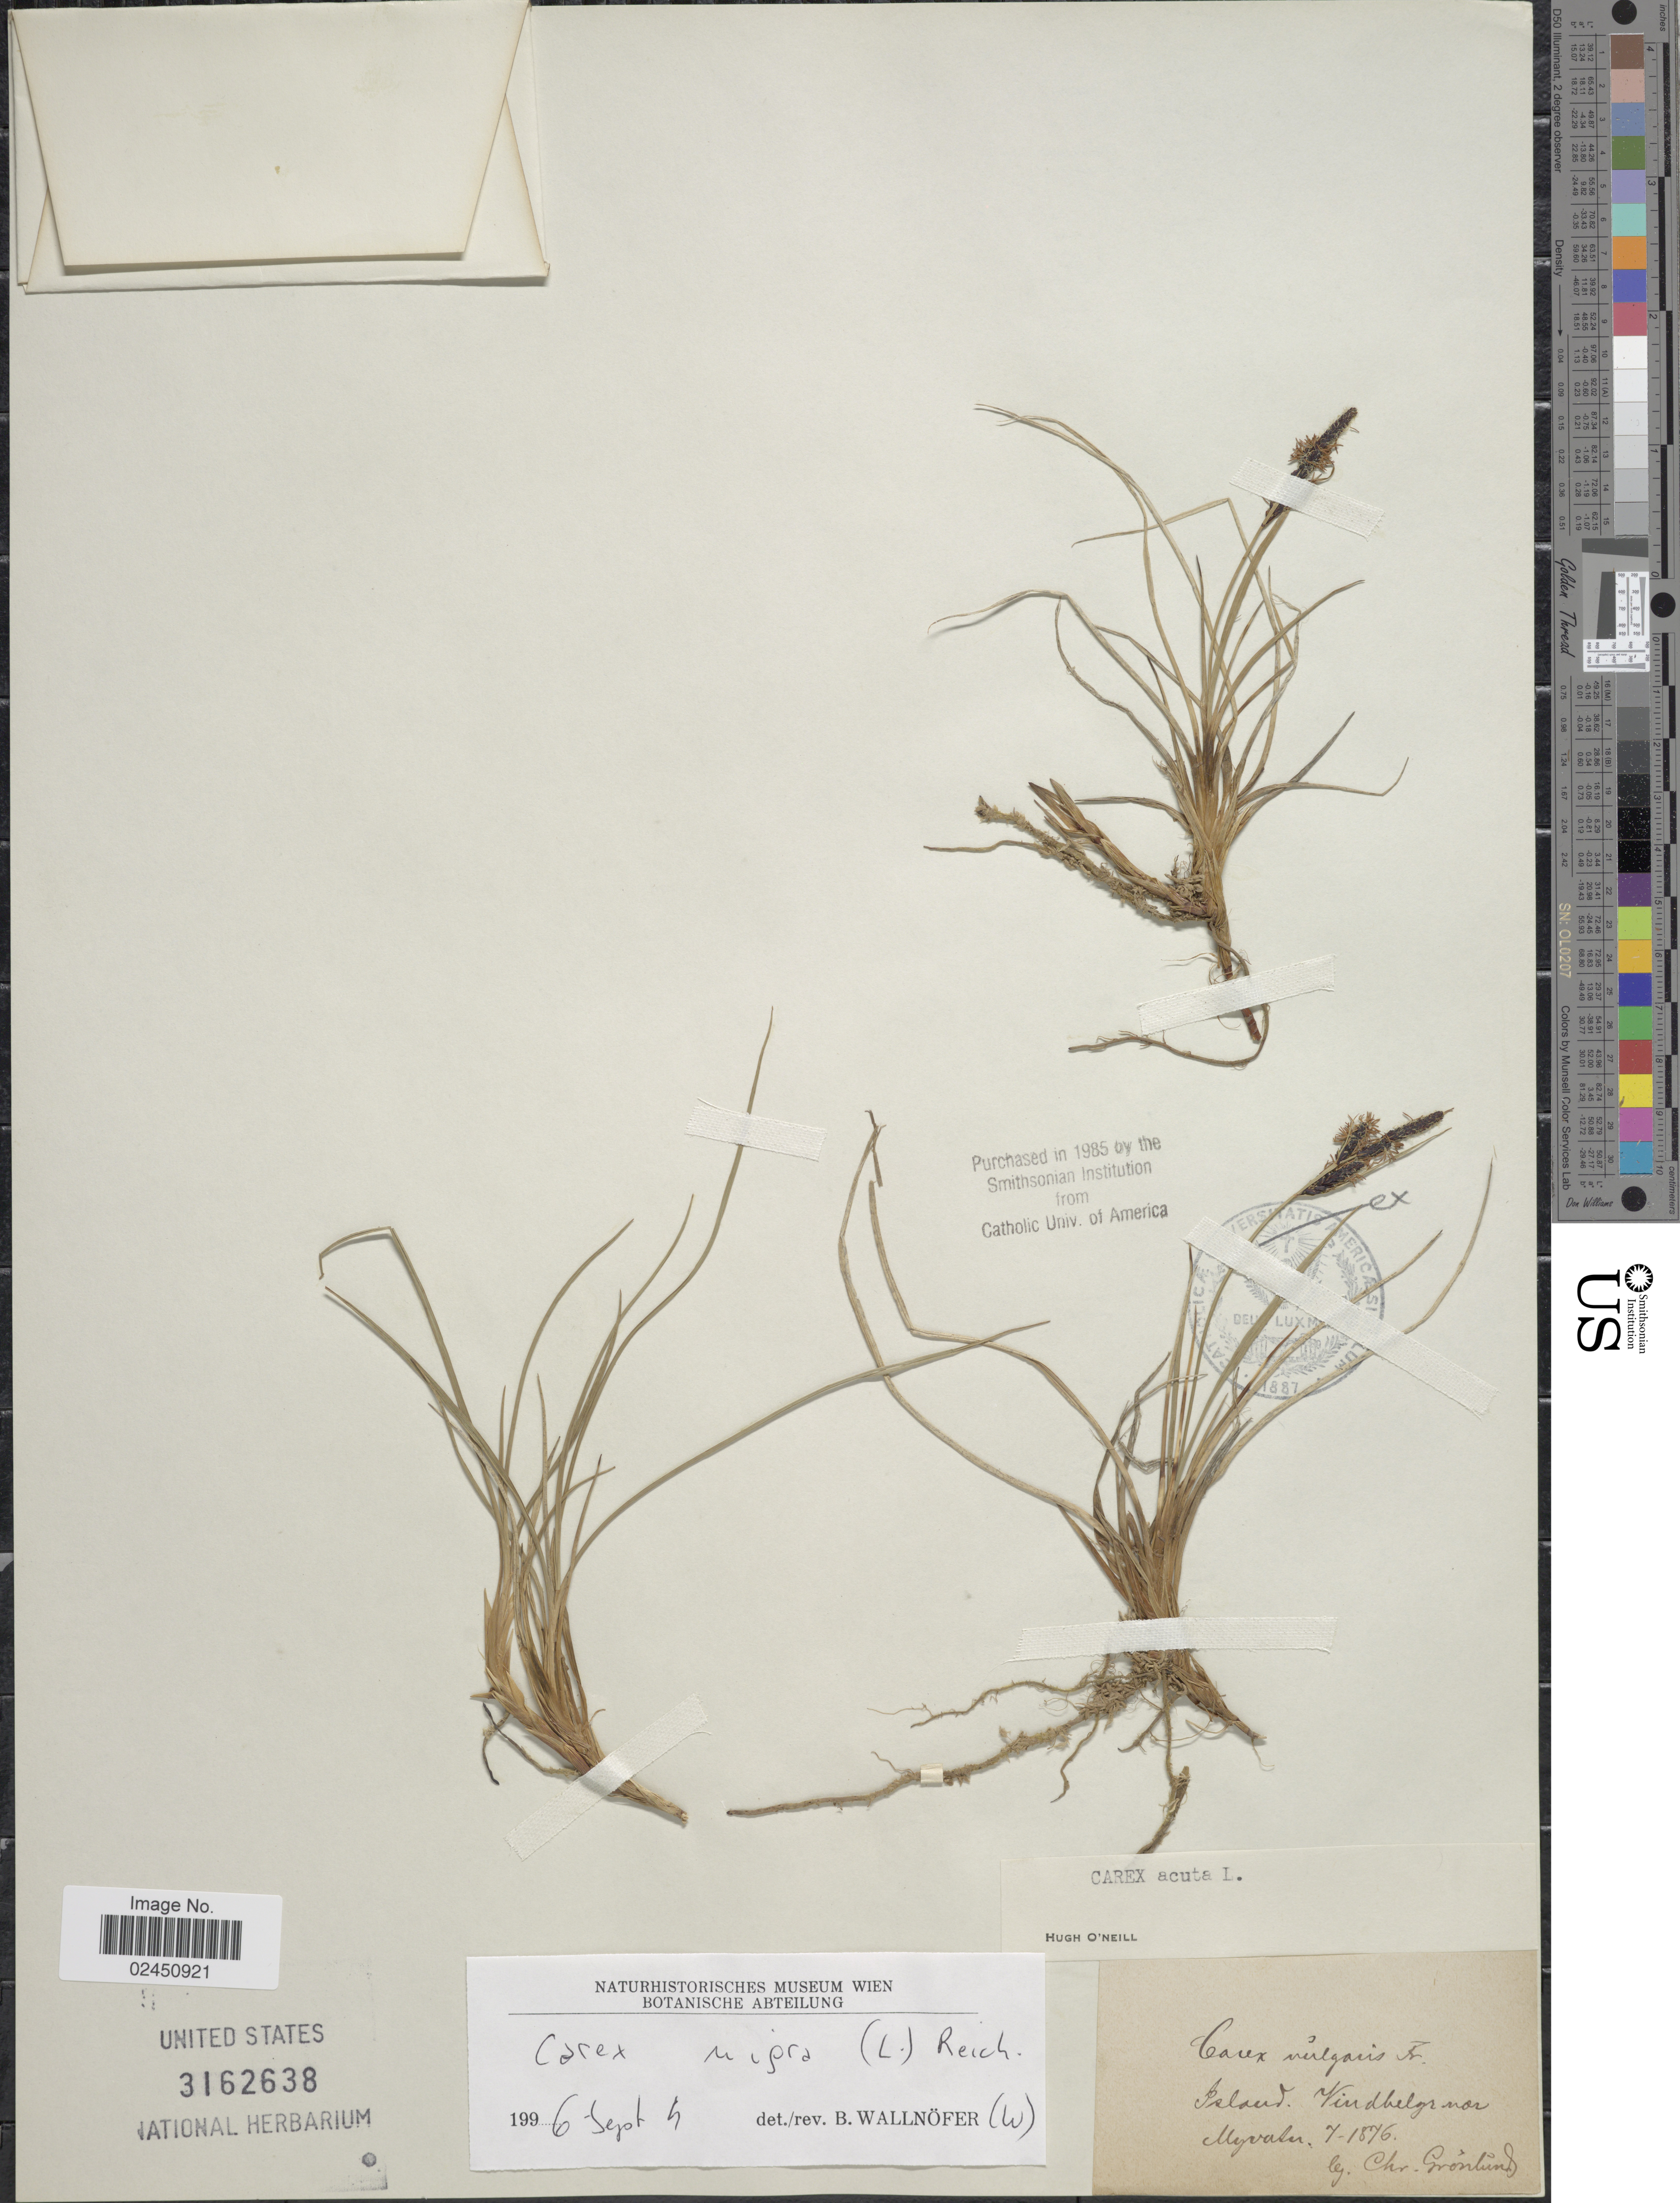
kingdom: Plantae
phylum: Tracheophyta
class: Liliopsida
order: Poales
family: Cyperaceae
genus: Carex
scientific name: Carex nigra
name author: (L.) Reichard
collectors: C. Gronlund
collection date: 1876-07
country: Iceland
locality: Island. Vindhelgr nor Mývatn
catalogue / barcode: US 3162638